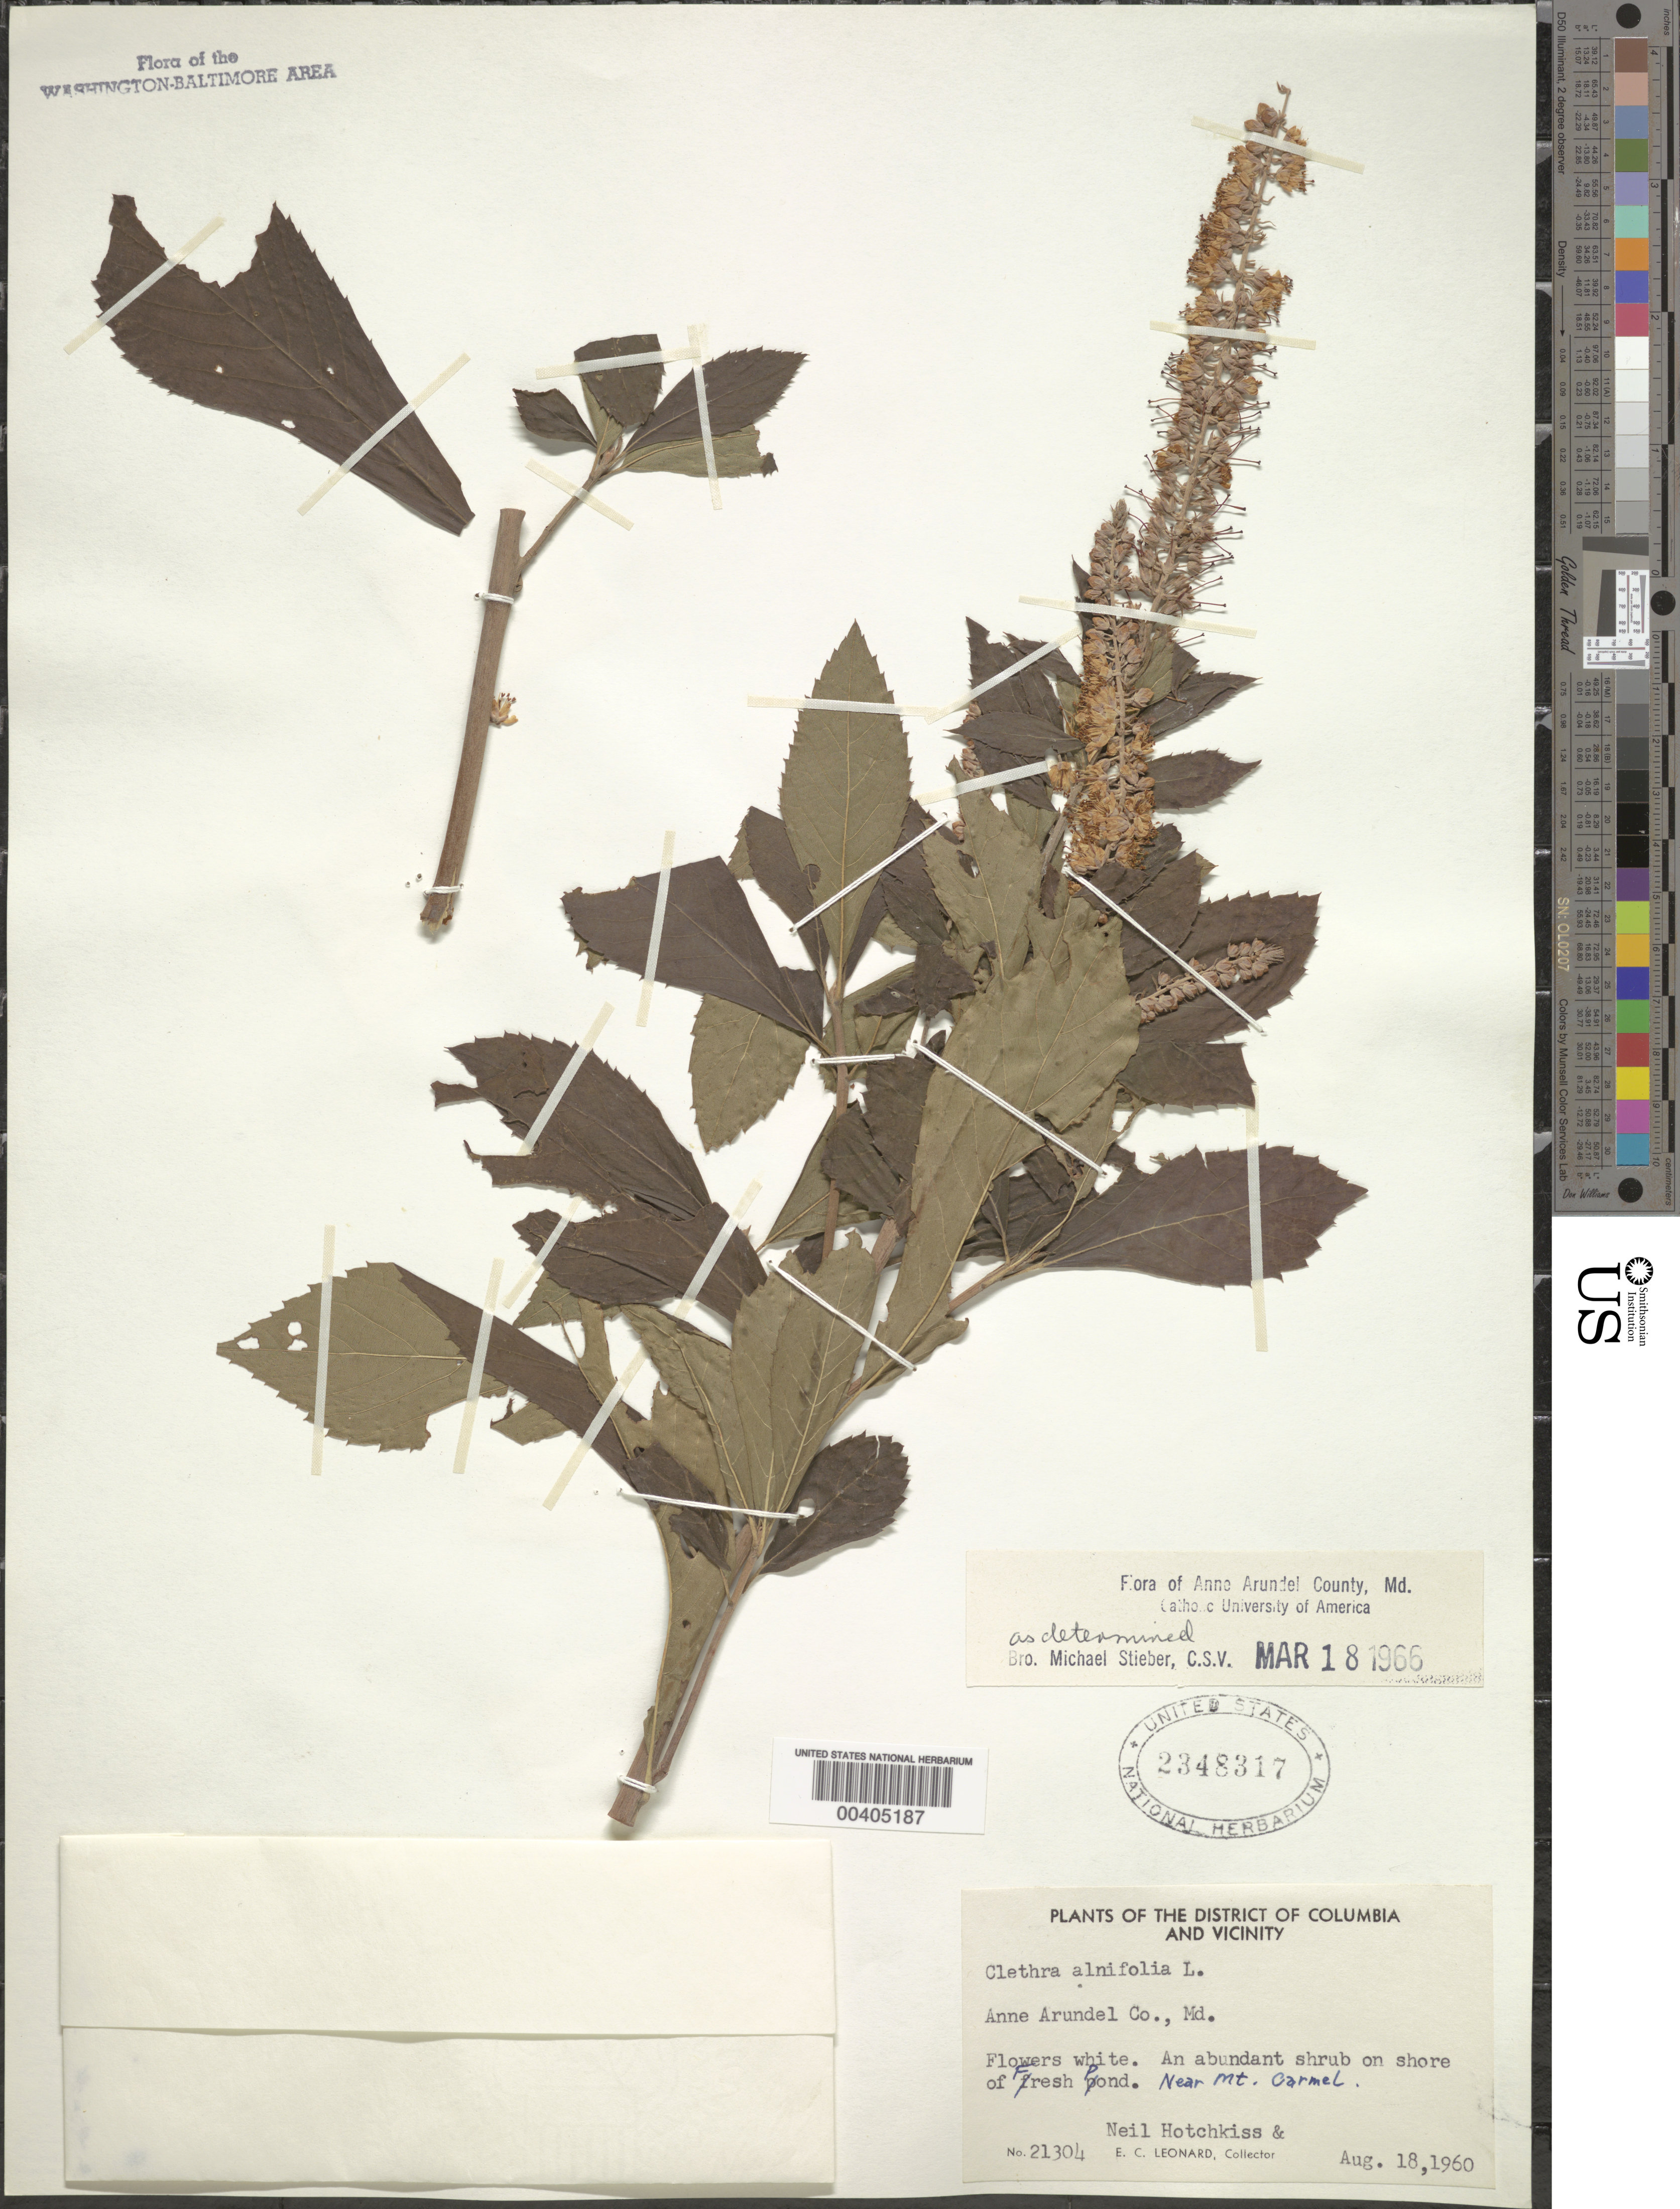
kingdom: Plantae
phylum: Tracheophyta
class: Magnoliopsida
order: Ericales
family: Clethraceae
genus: Clethra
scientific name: Clethra alnifolia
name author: L.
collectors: N. Hotchkiss & E. C. Leonard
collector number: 21304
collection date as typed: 18 Aug 1960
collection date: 1960-08-18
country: United States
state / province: Maryland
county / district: Anne Arundel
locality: Mount Carmel vicinity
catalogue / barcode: US 2348317